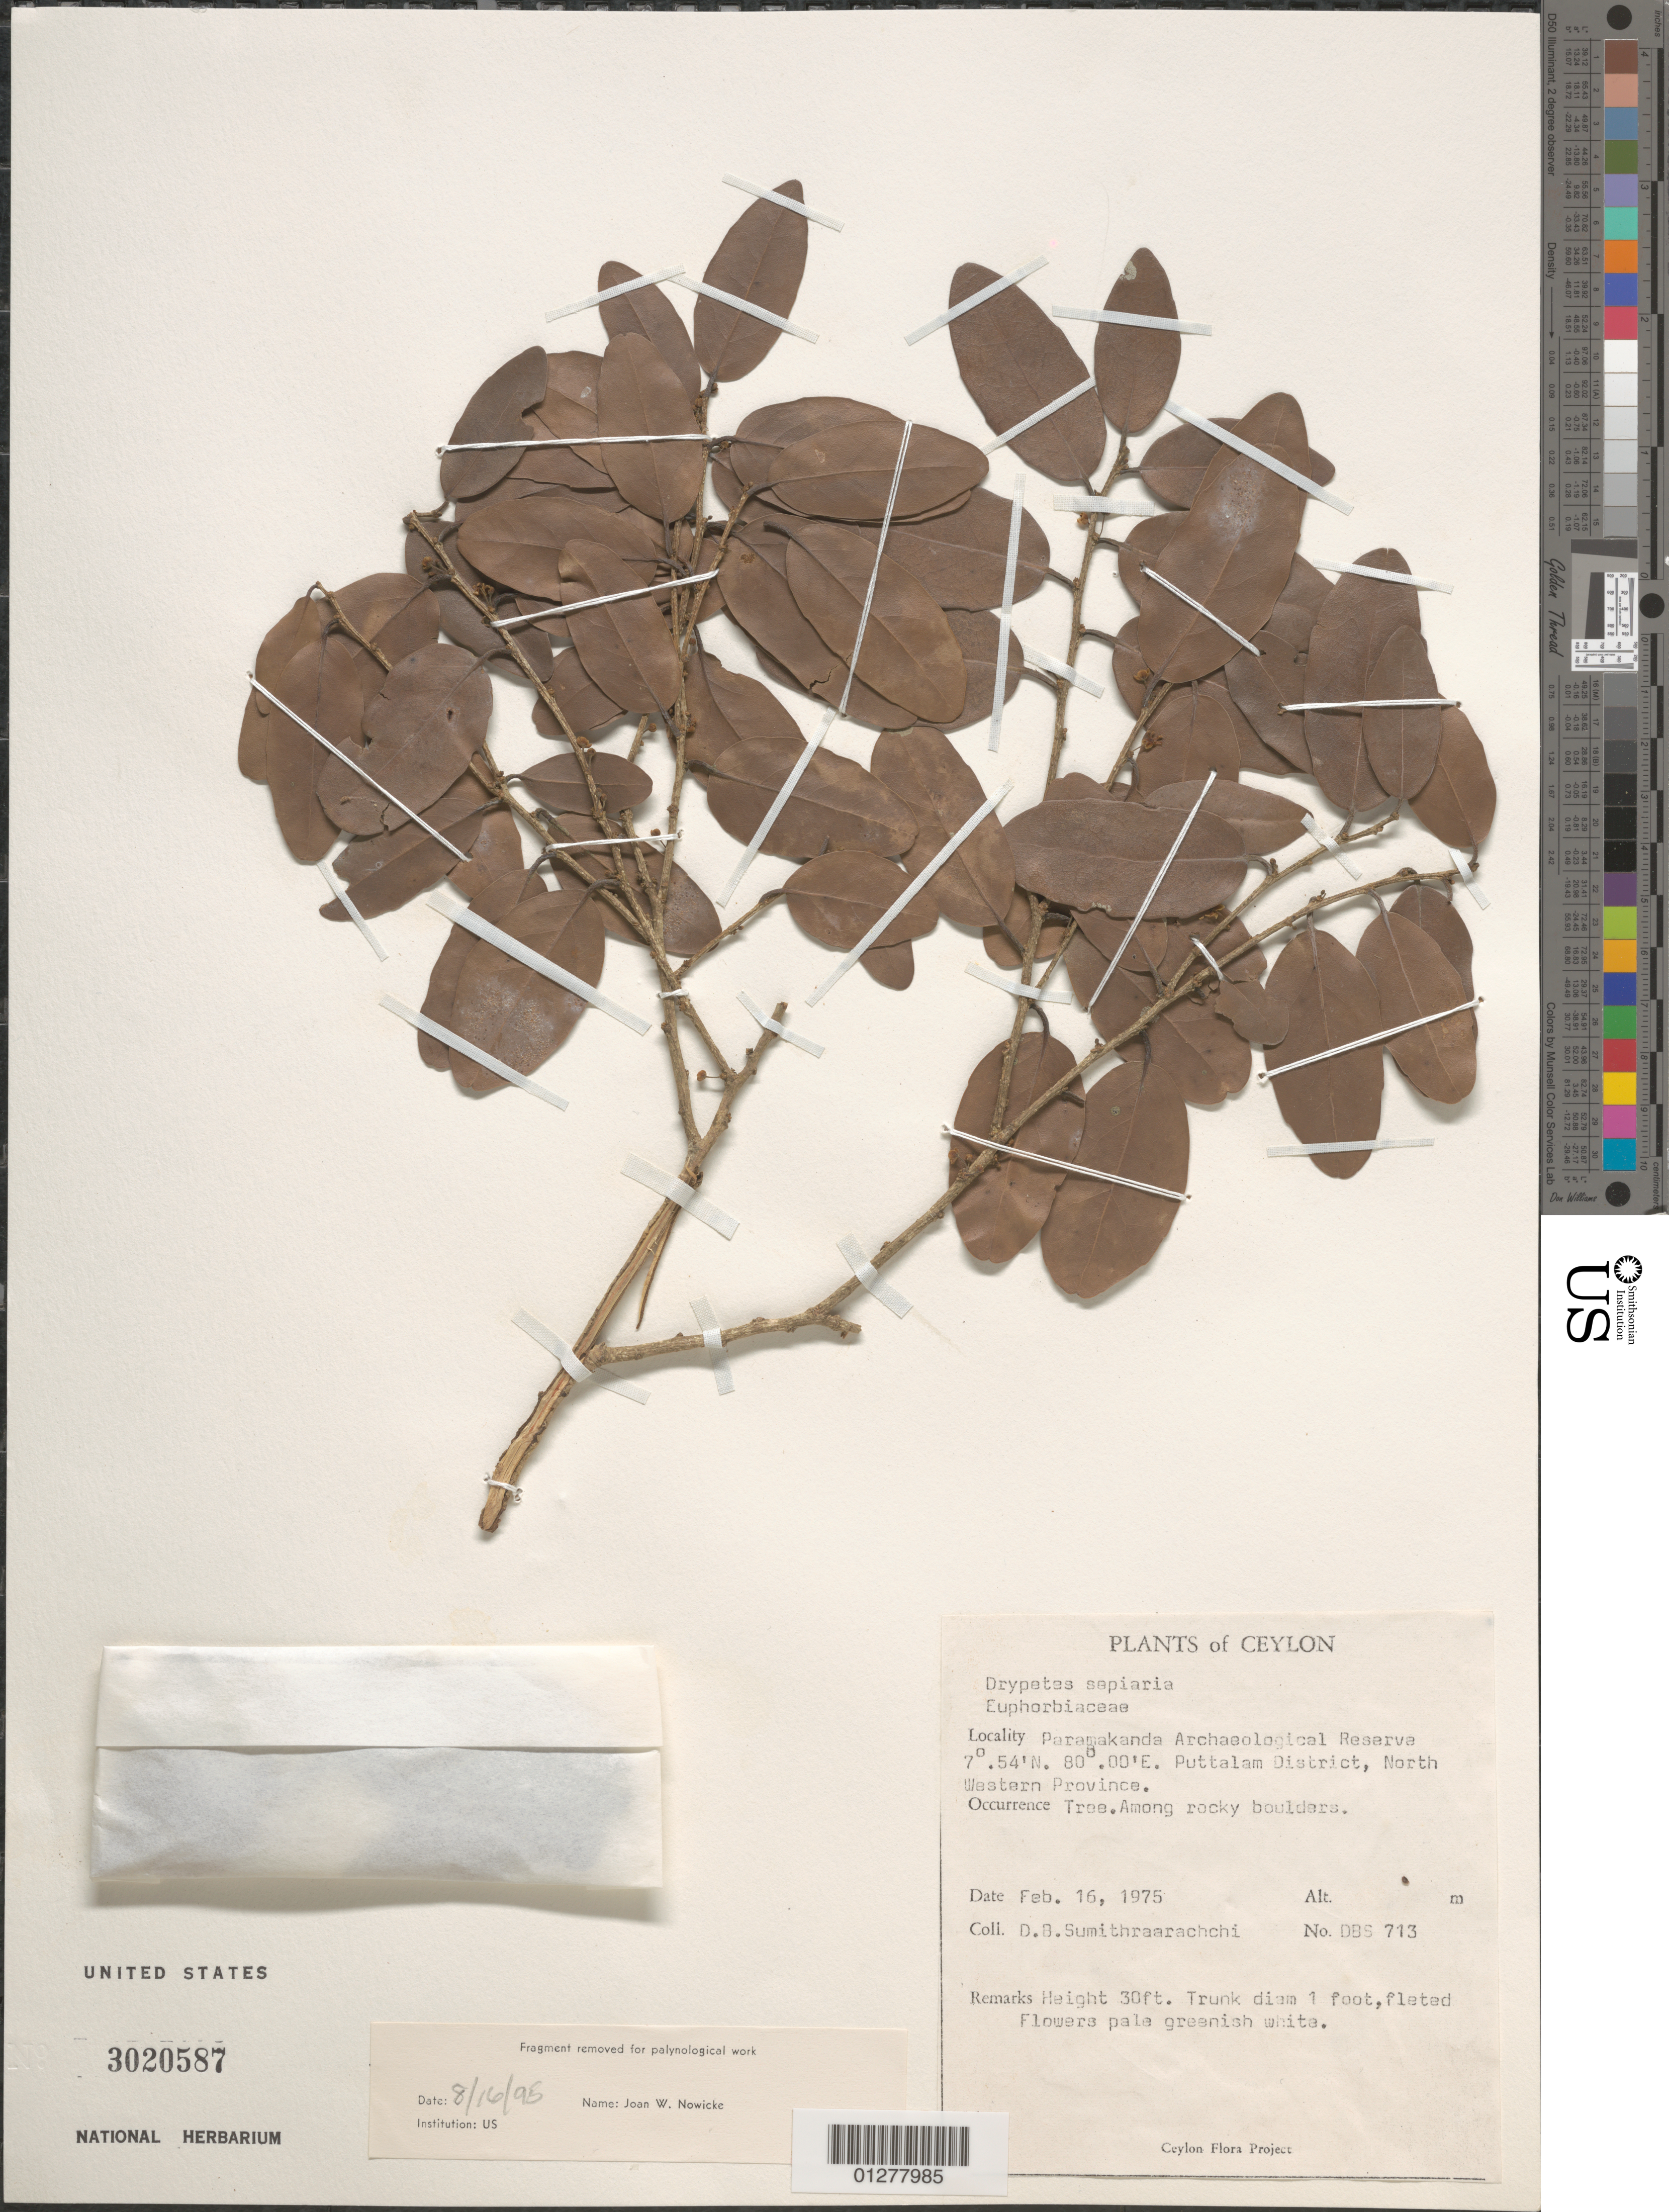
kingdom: Plantae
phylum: Tracheophyta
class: Magnoliopsida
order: Malpighiales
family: Putranjivaceae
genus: Drypetes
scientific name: Drypetes sepiaria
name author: (Wight & Arn.) Pax & K. Hoffm.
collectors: D. B. Sumithraarachchi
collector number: DBS 713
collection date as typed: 16 Feb 1975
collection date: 1975-02-16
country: Sri Lanka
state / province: North Western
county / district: Puttalam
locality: Paramakanda Archaeological Reserva.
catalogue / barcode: US 3020587